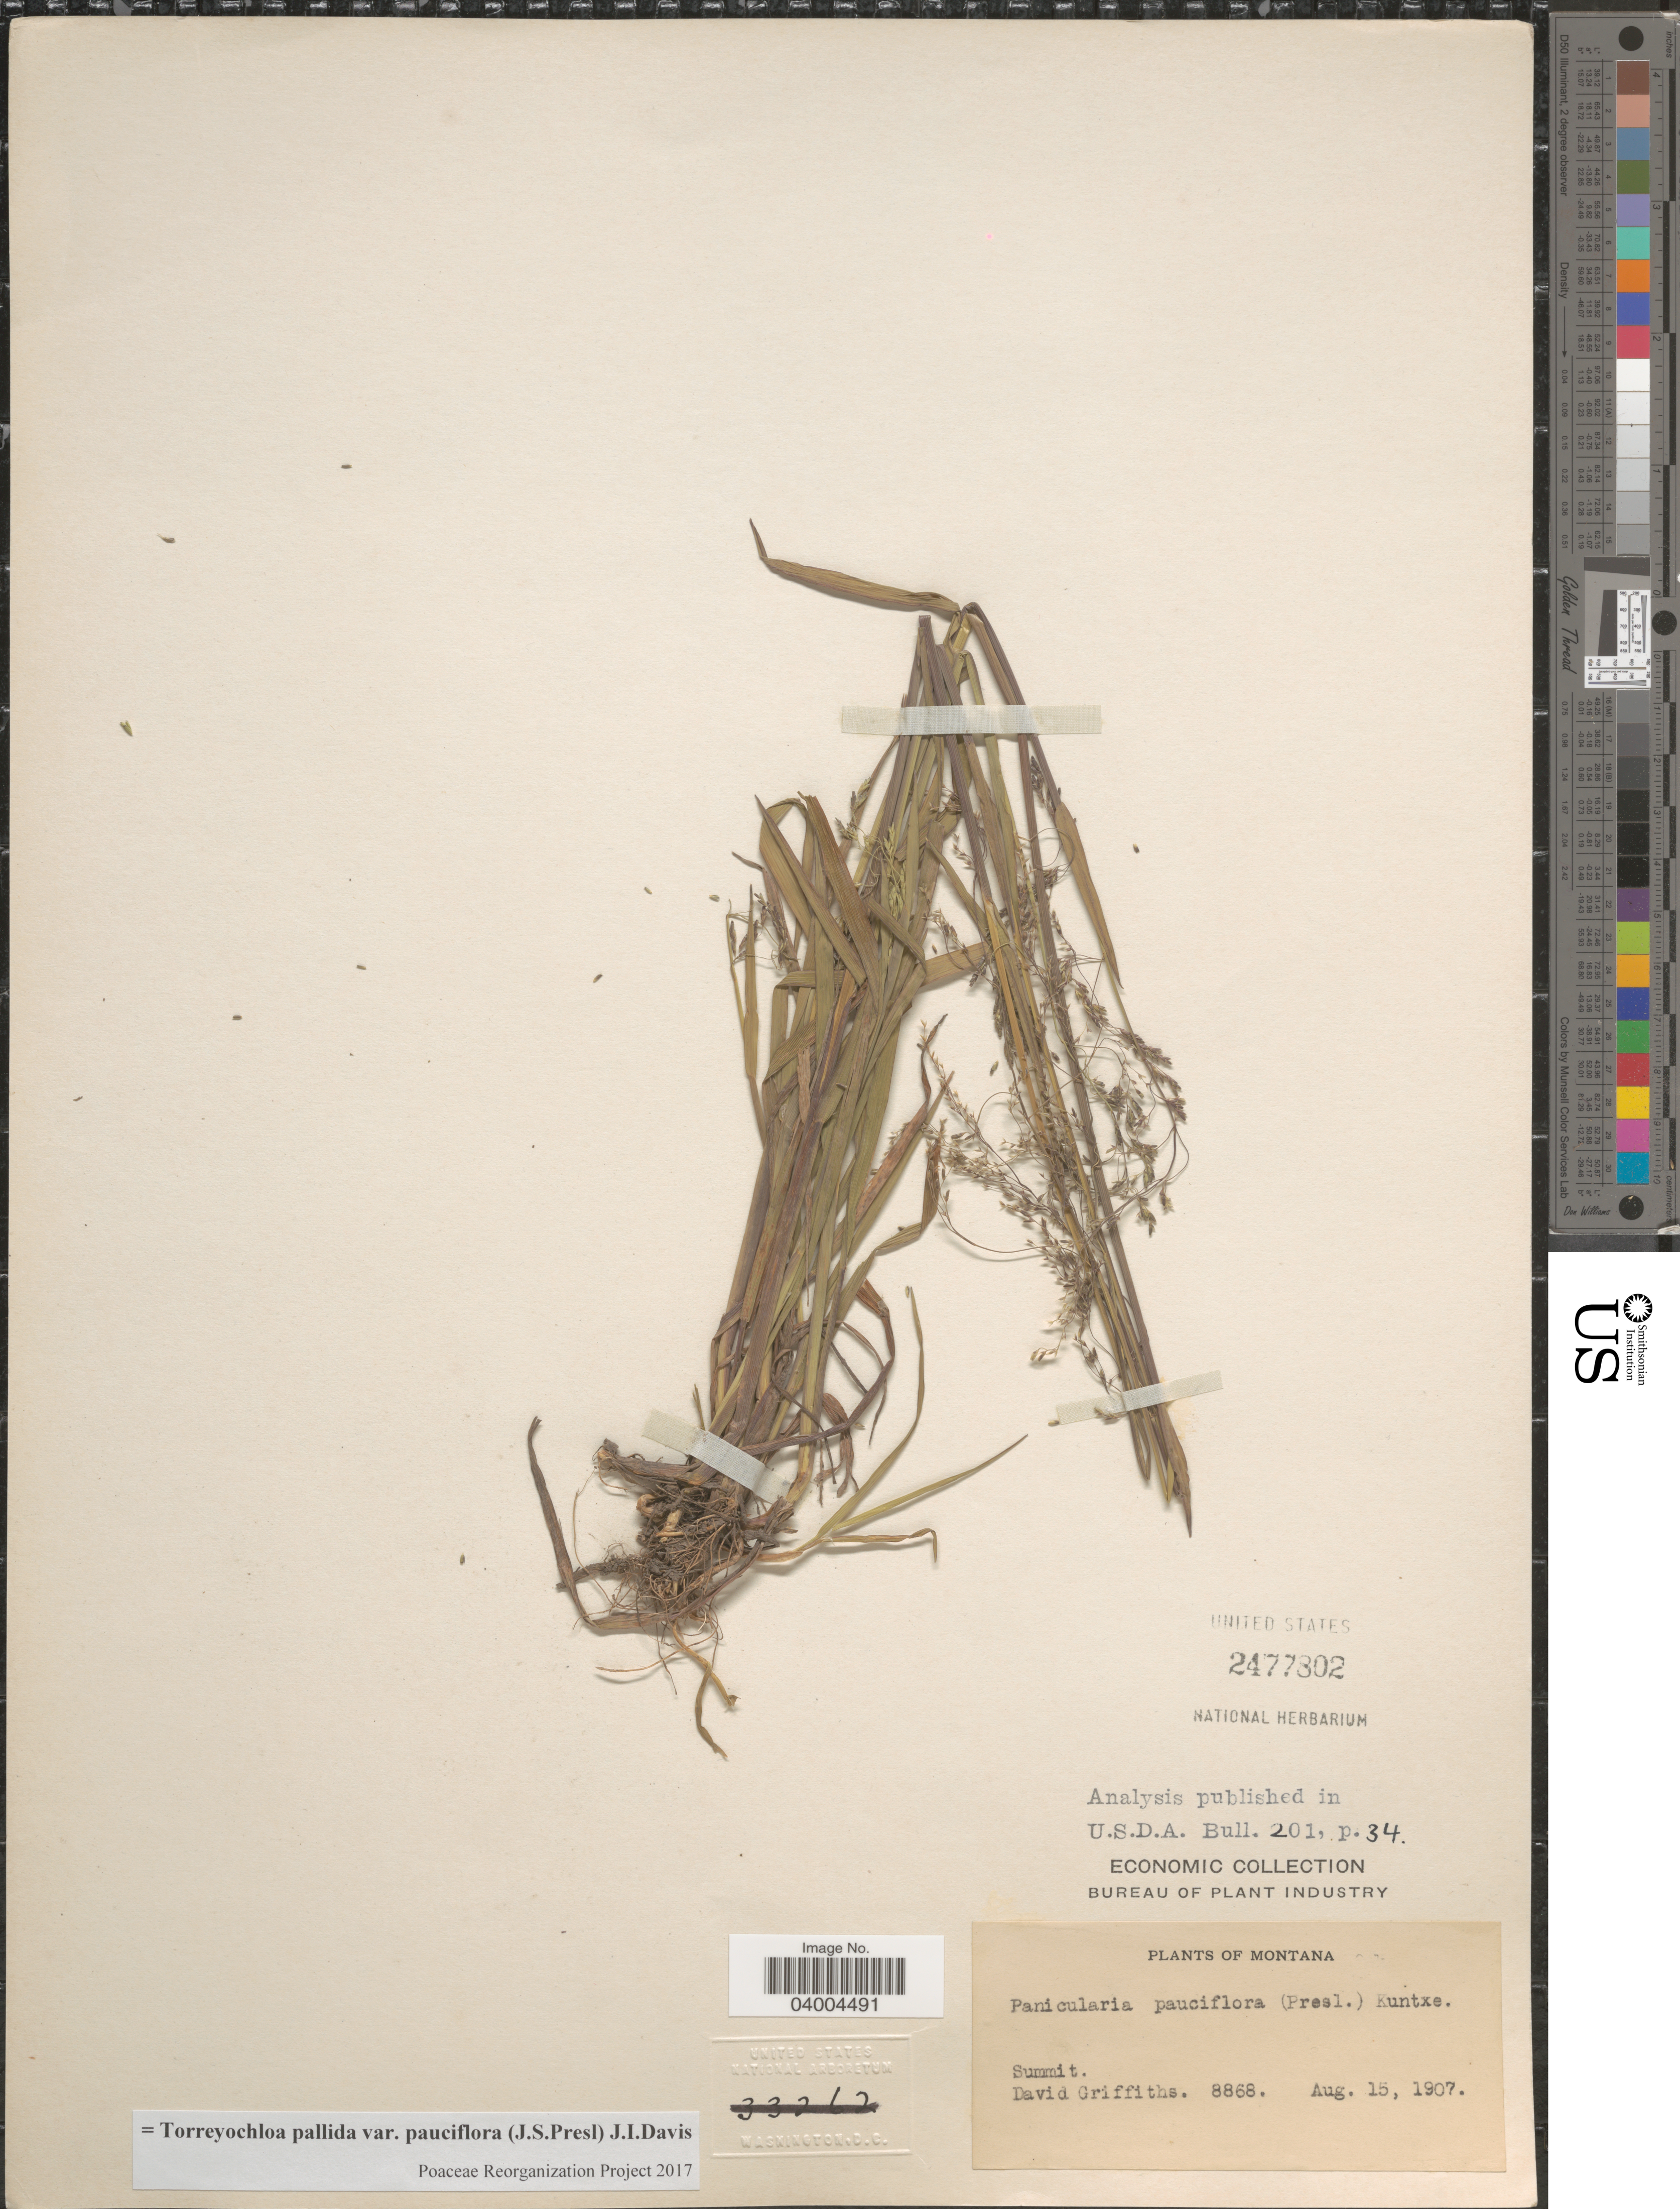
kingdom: Plantae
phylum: Tracheophyta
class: Liliopsida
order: Poales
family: Poaceae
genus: Torreyochloa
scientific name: Torreyochloa pallida var. pauciflora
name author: (J. Presl) J.I. Davis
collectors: D. Griffiths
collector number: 8868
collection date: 1907-08-15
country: United States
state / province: Montana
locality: Summit.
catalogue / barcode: US 2477802